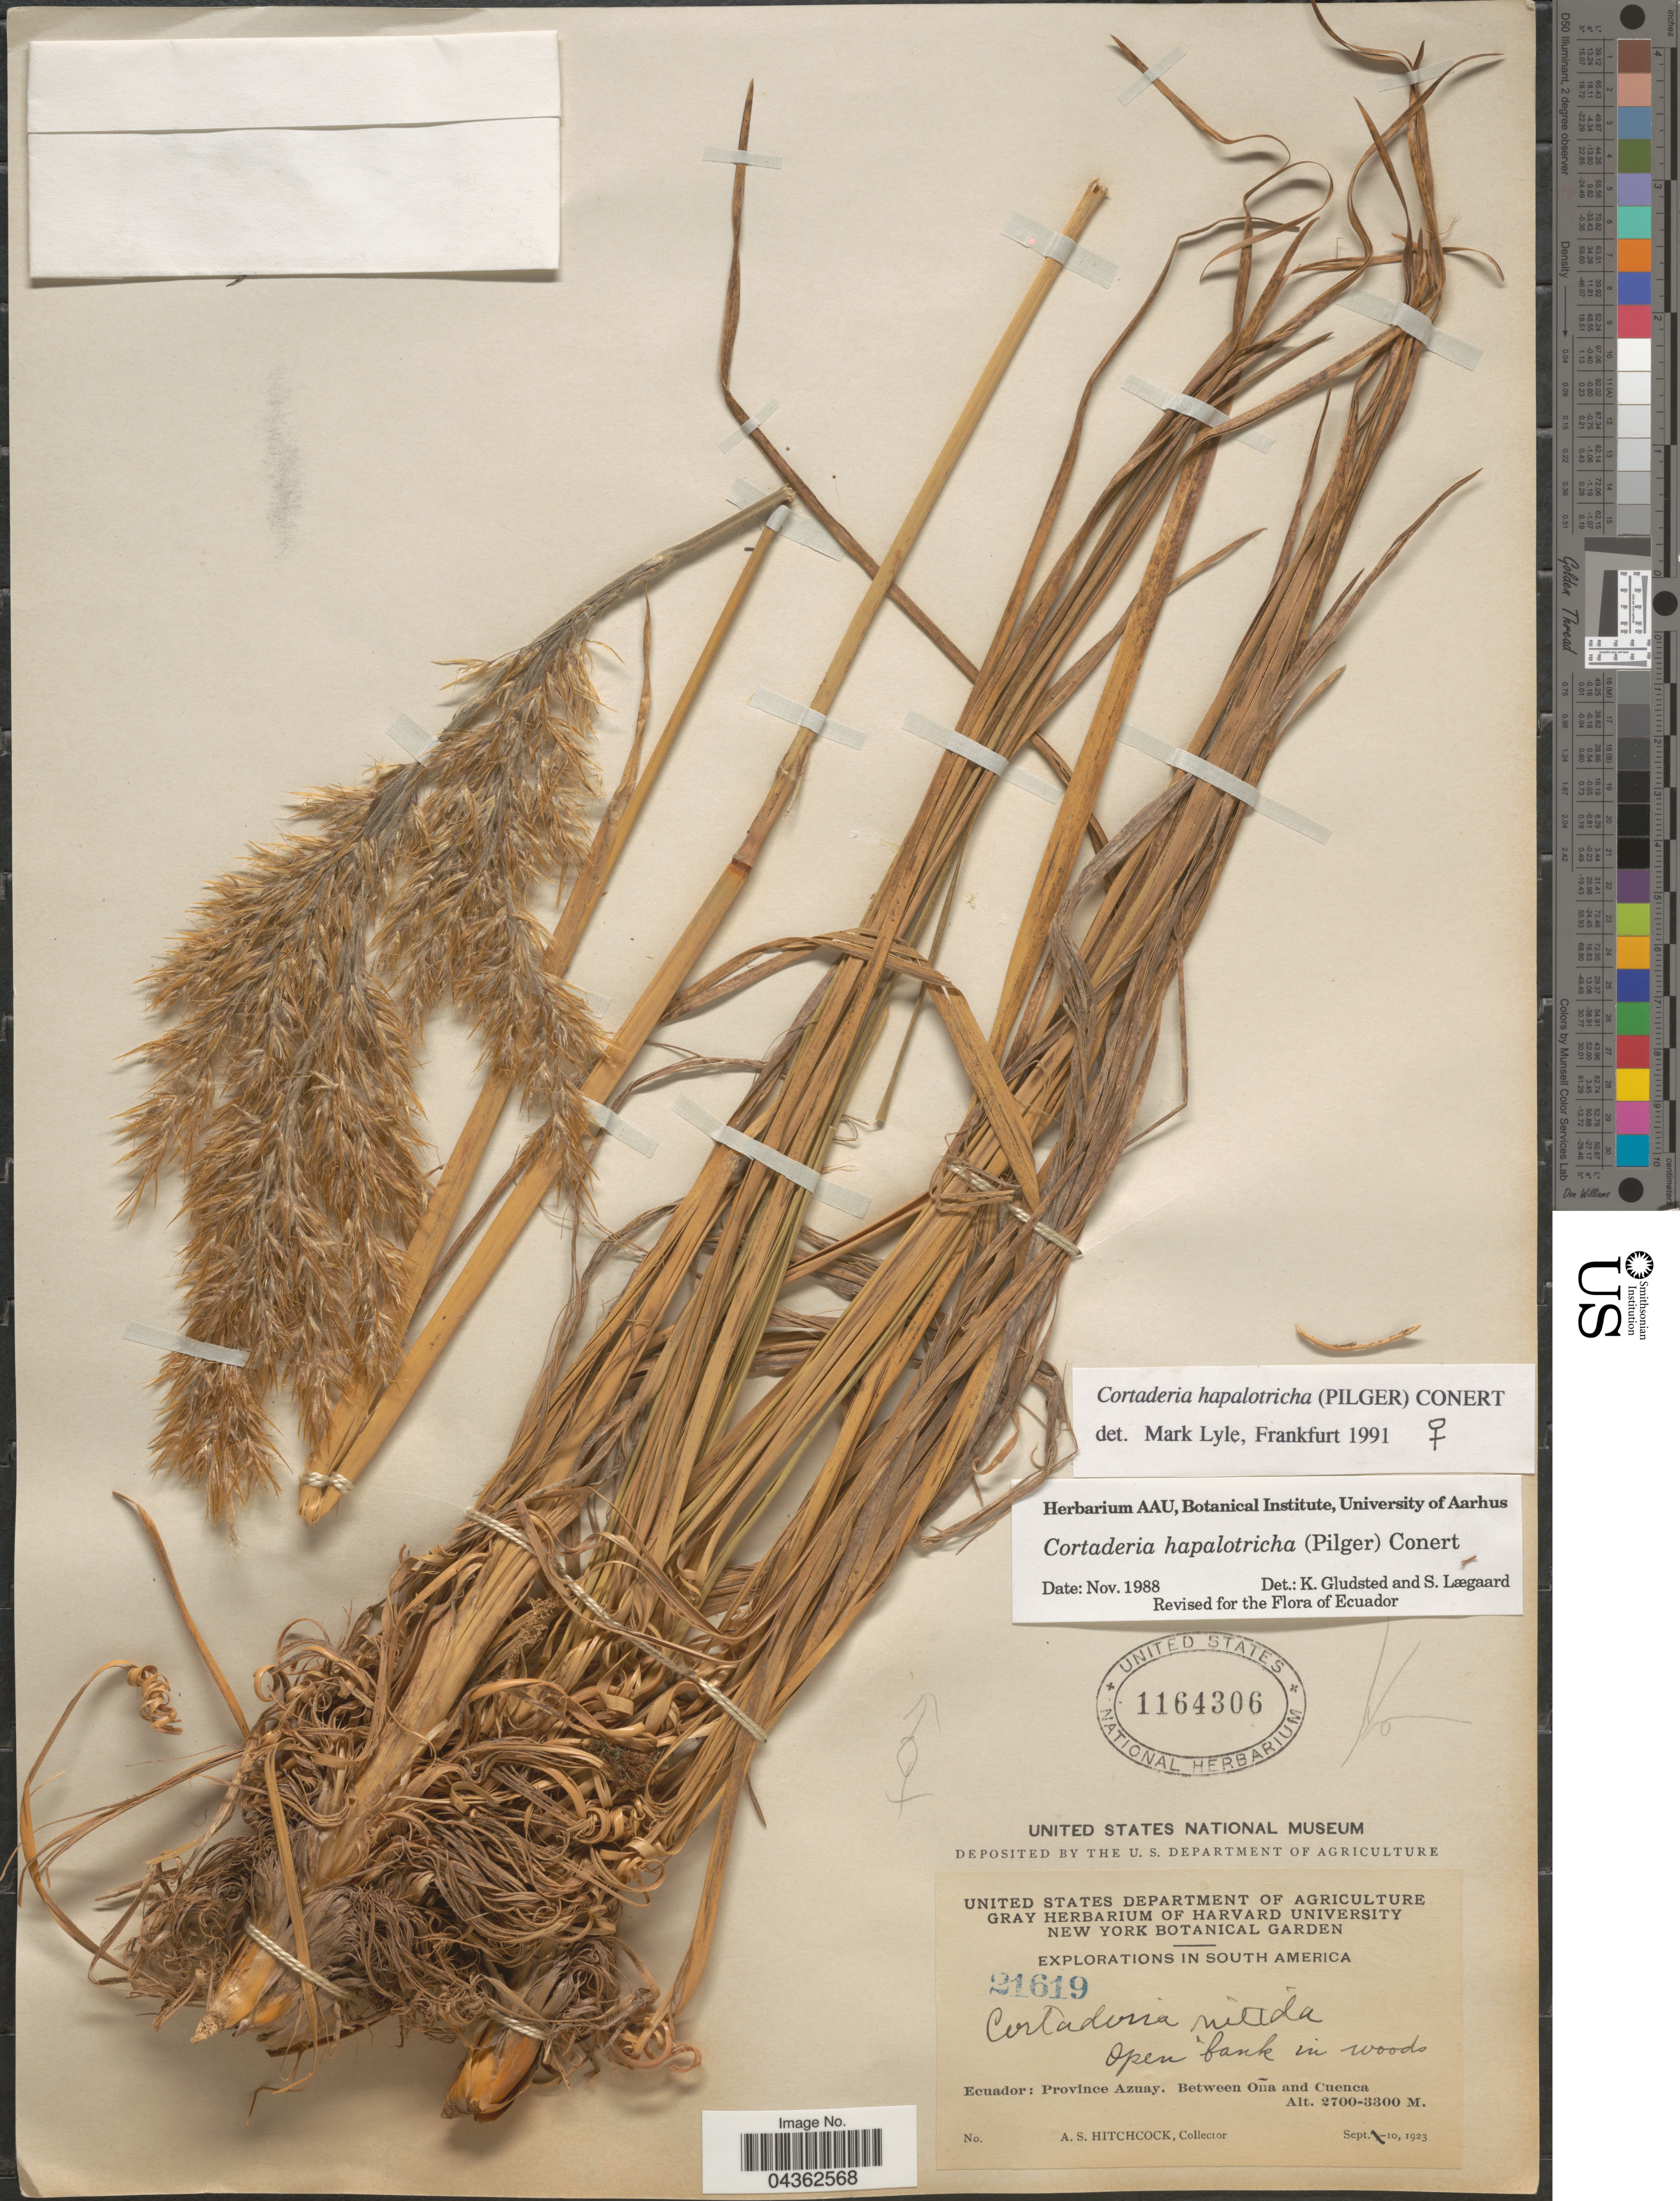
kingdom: Plantae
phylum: Tracheophyta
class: Liliopsida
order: Poales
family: Poaceae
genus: Cortaderia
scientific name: Cortaderia hapalotricha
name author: (Pilg.) Conert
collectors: A. S. Hitchcock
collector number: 21619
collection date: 1923-09-10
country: Ecuador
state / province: Azuay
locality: Explorations in South America. Between Oña and Cuenca.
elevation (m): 2700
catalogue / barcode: US 1164306